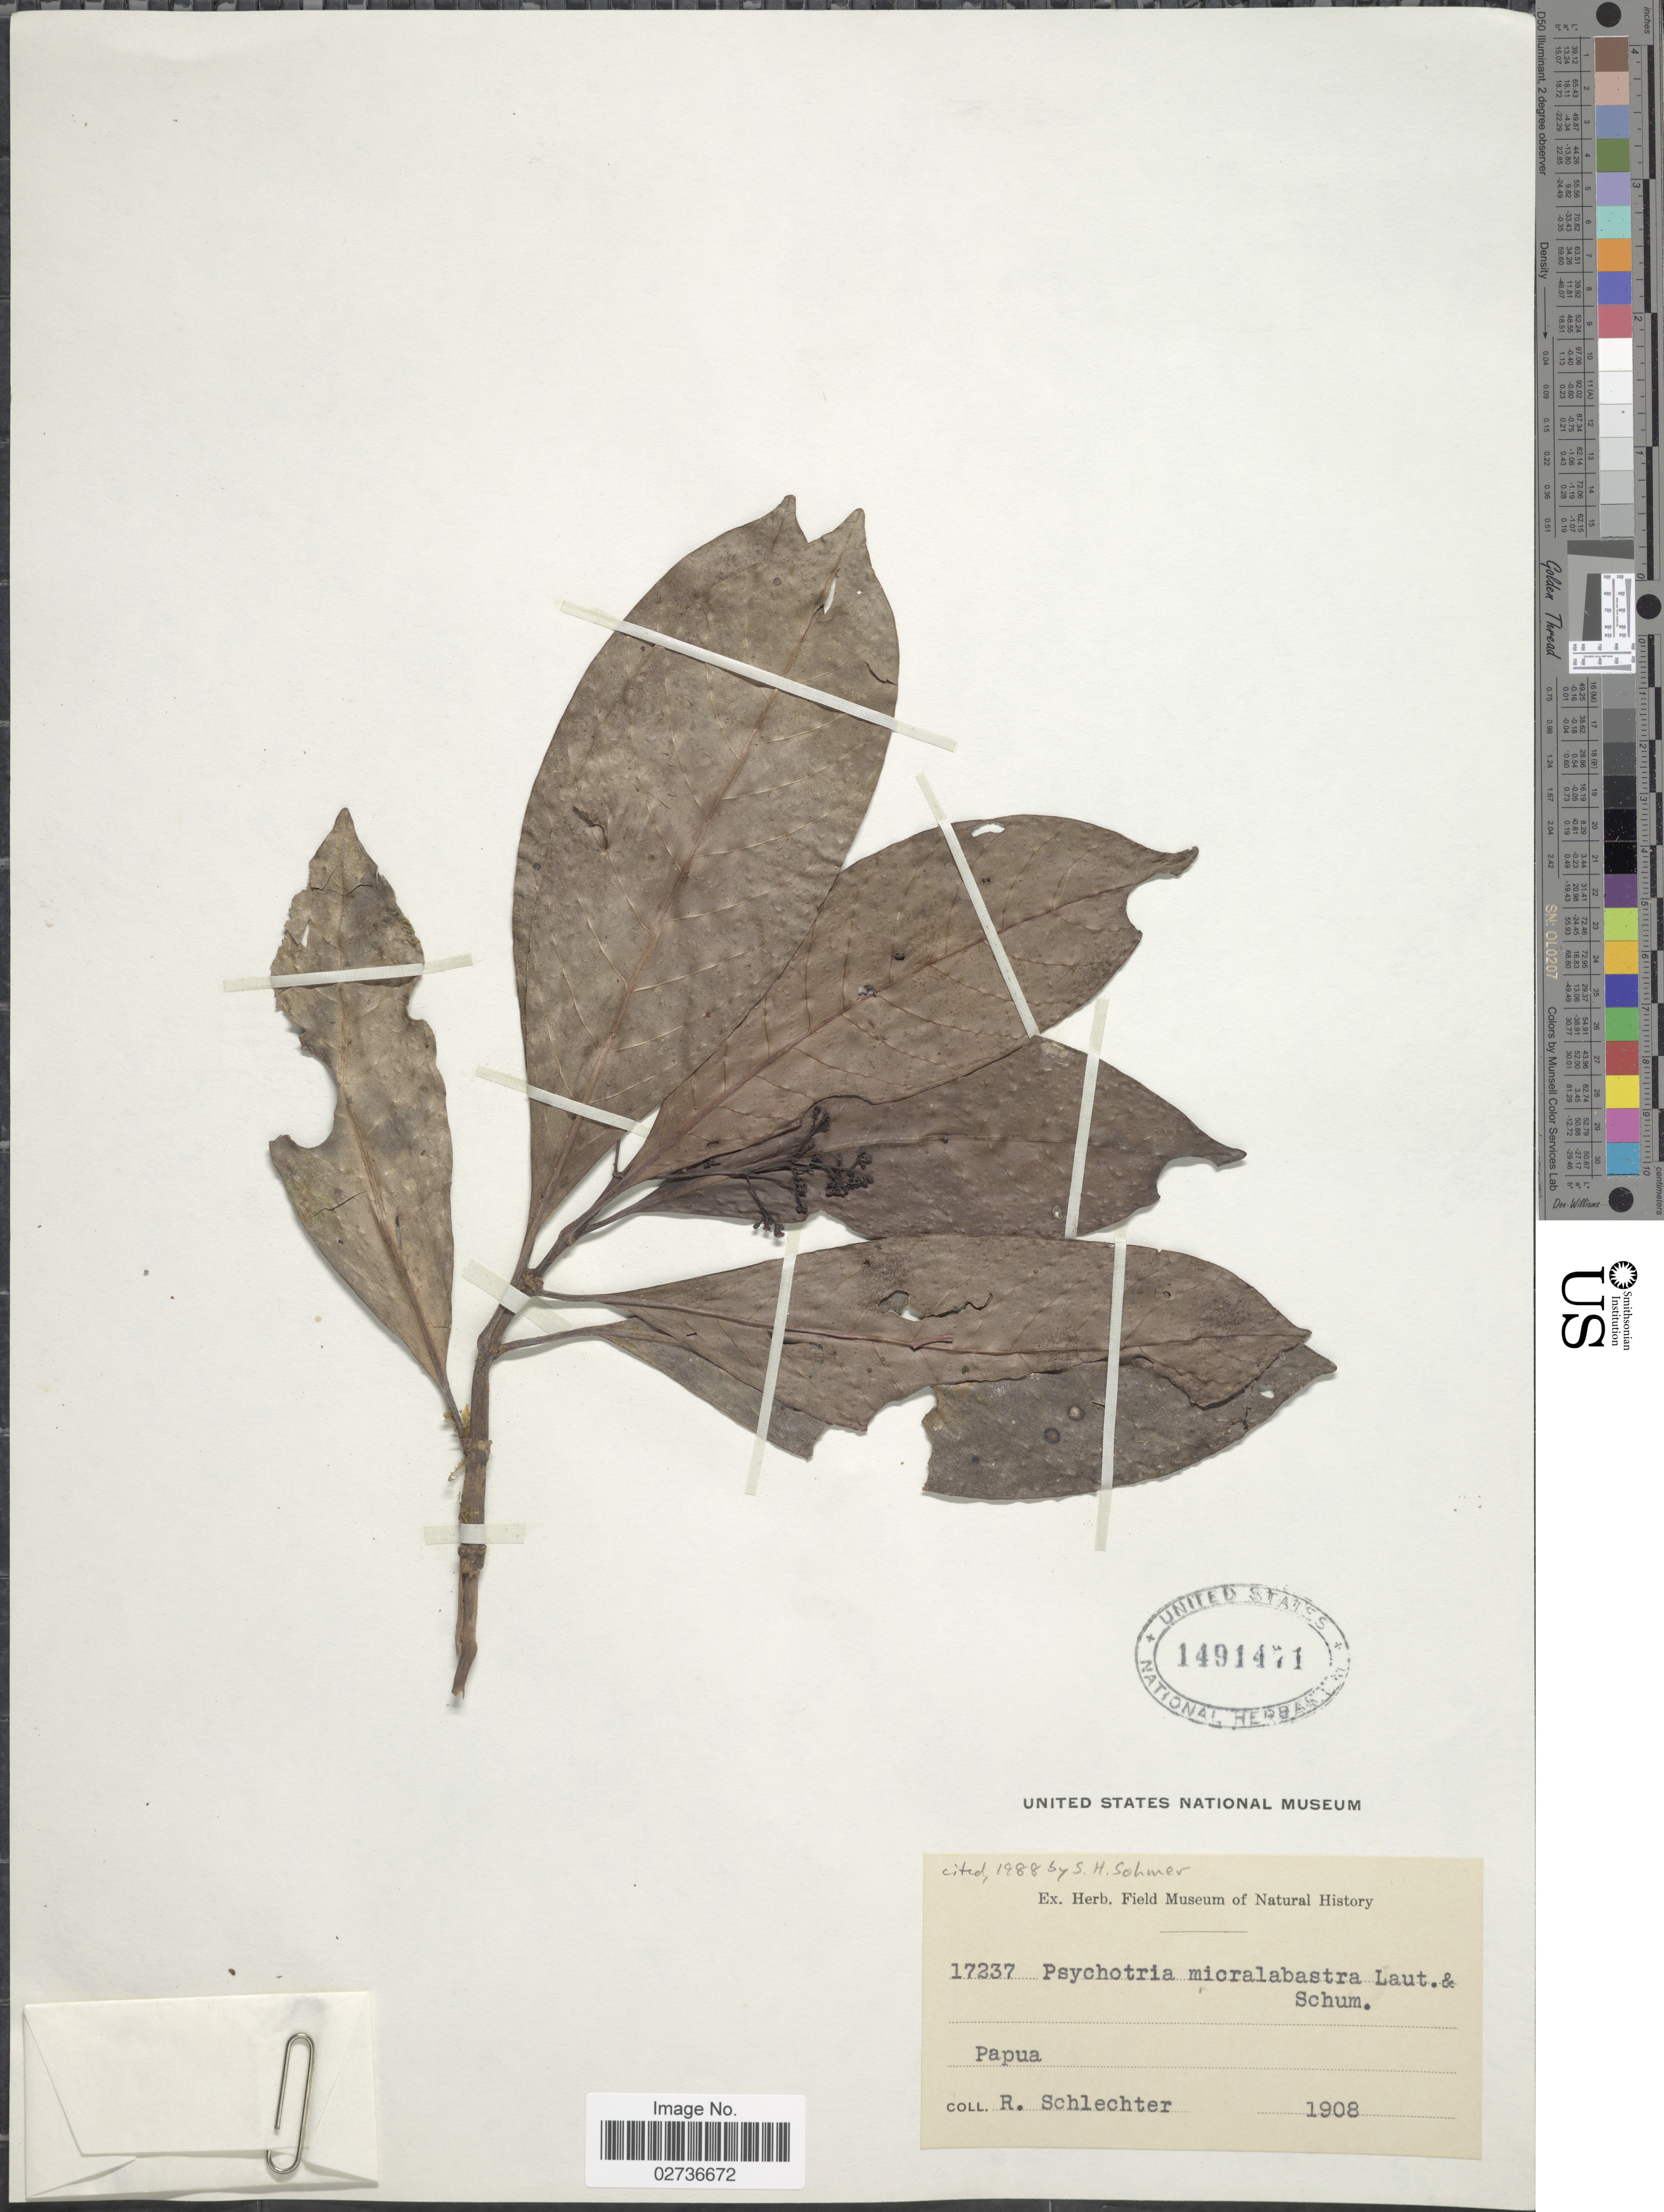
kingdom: Plantae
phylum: Tracheophyta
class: Magnoliopsida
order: Gentianales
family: Rubiaceae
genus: Psychotria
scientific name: Psychotria micralabastra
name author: (Lauterb. & K. Schum.) Valeton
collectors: F. R. R. Schlechter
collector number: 17237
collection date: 1908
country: Papua New Guinea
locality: Papua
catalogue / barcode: US 1491471